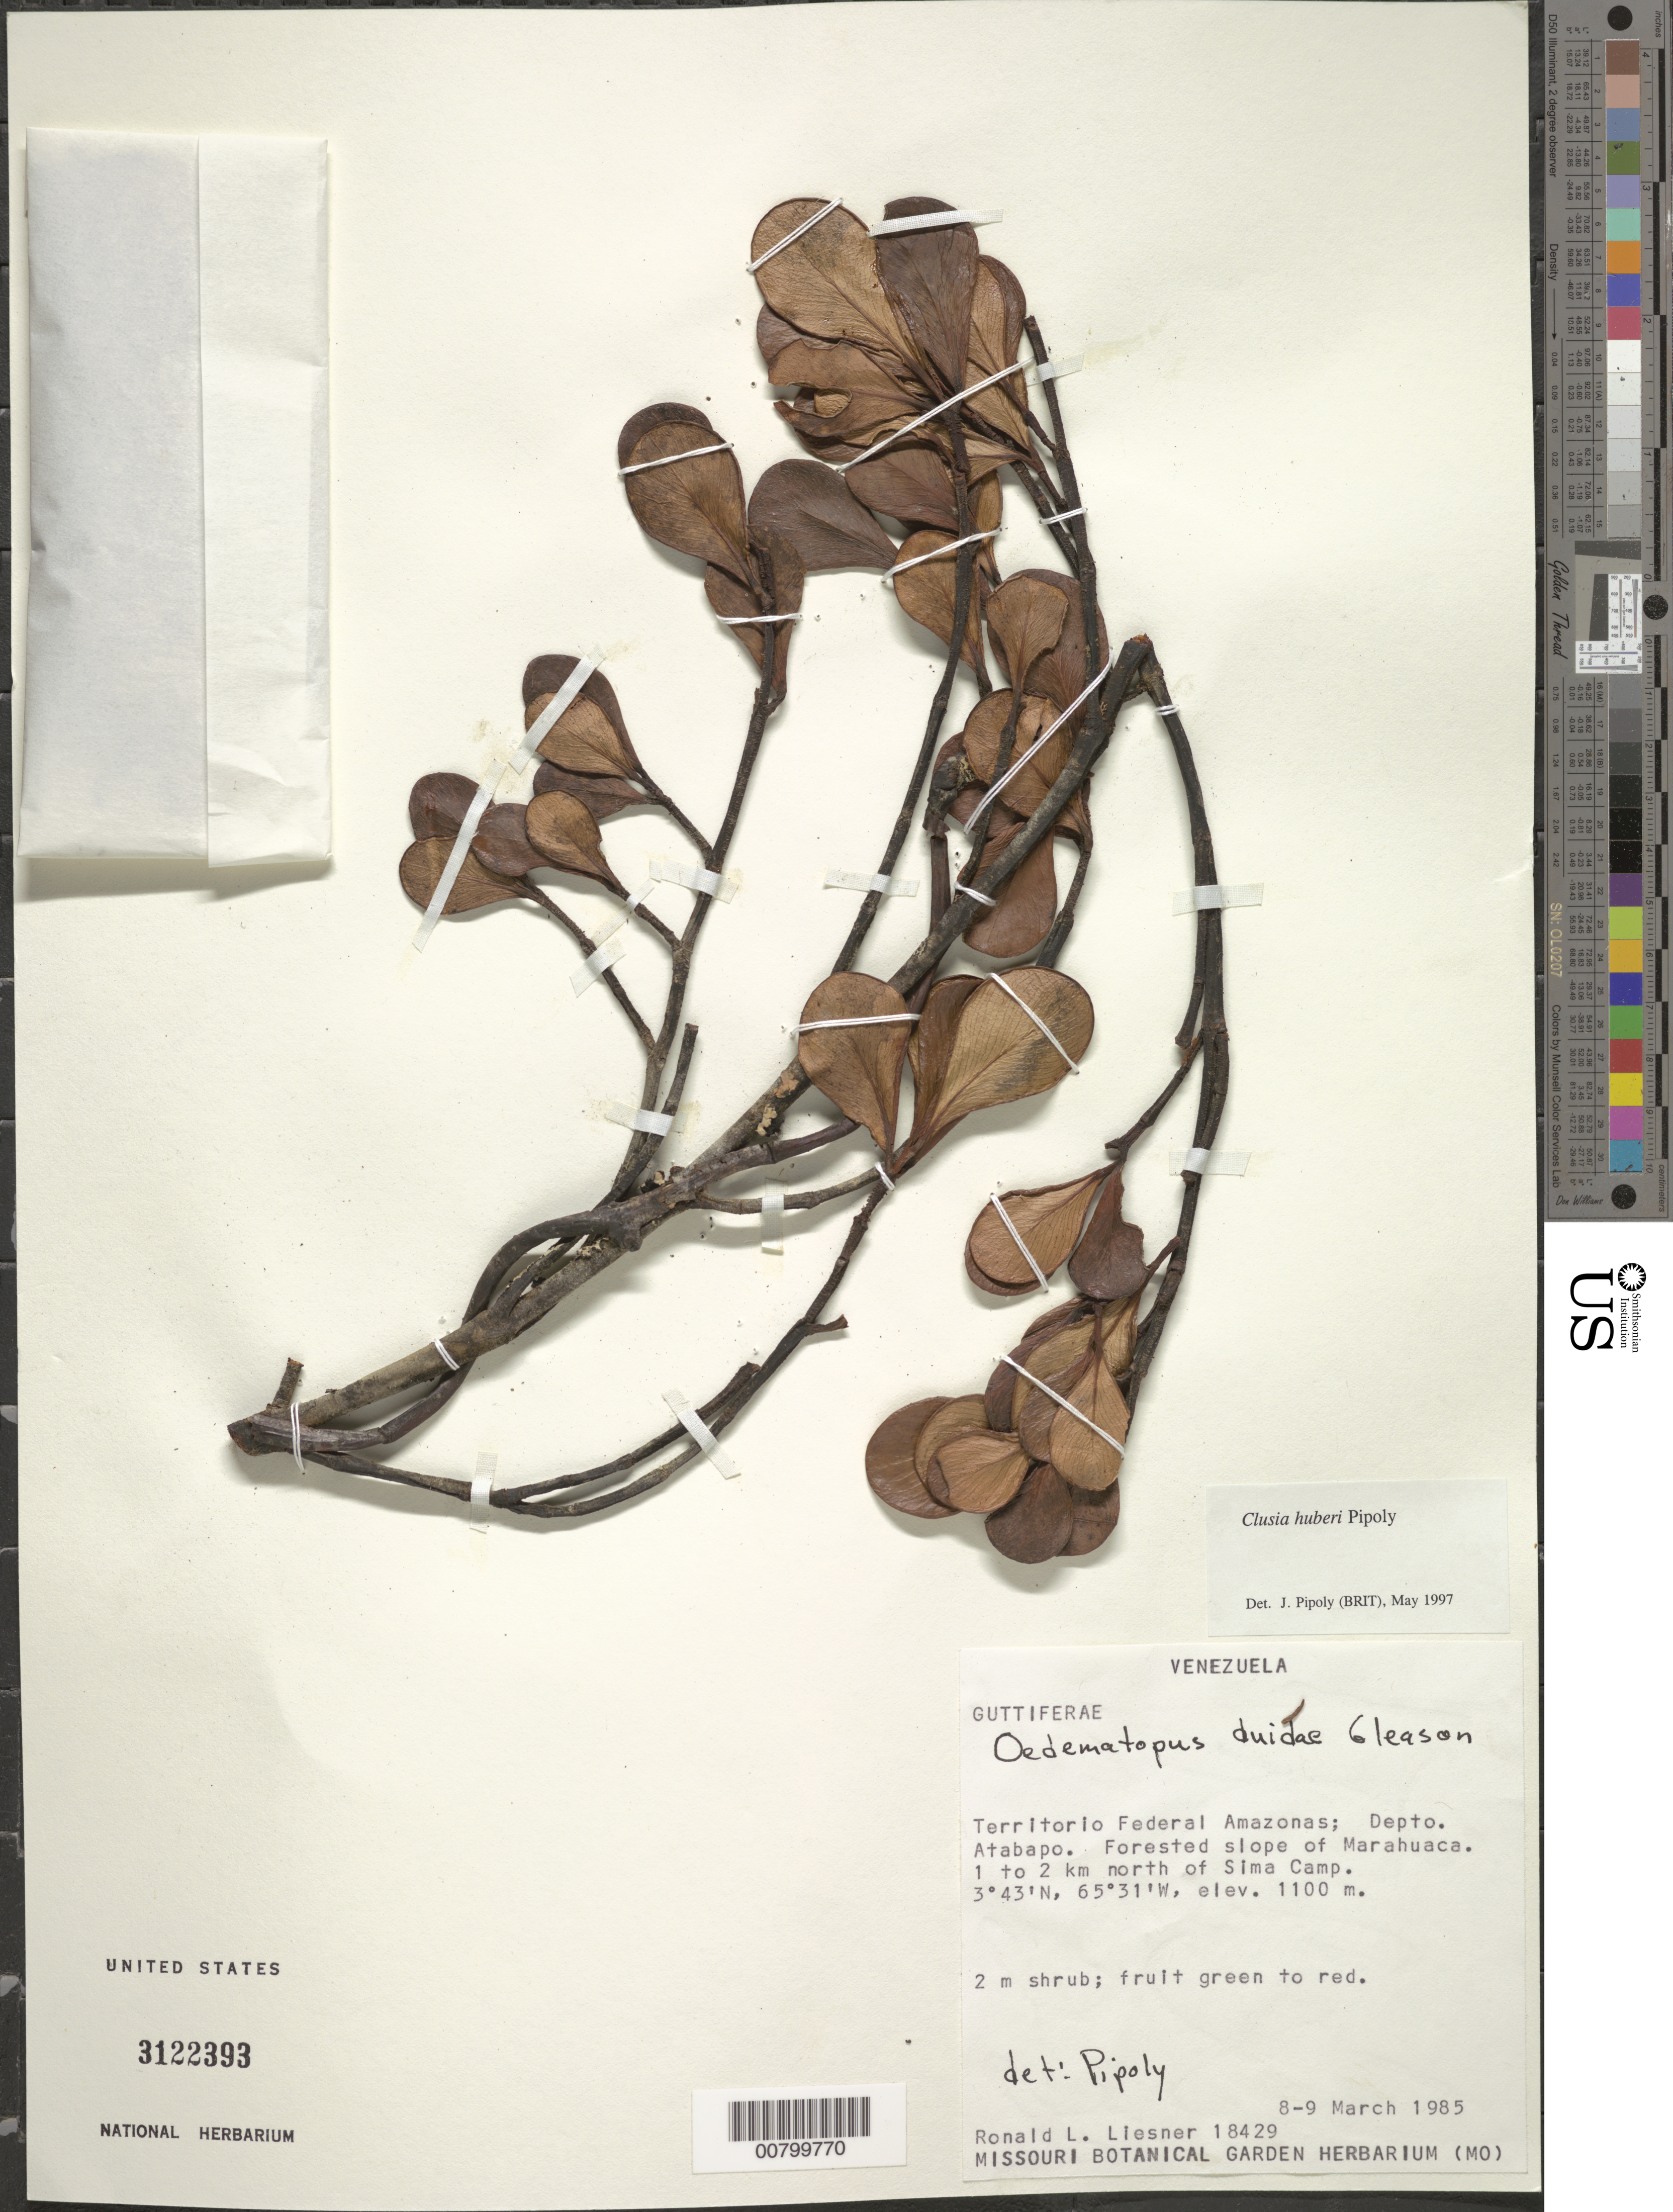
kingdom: Plantae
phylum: Tracheophyta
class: Magnoliopsida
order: Malpighiales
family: Clusiaceae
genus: Clusia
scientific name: Clusia huberi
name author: Pipoly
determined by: Pipoly, J. J., III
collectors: R. L. Liesner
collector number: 18429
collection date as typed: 8-Mar-85 to 9-Mar-85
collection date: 1985-03-08/1985-03-09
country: Venezuela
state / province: Amazonas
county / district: Atabapo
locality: Marahuaca, slope, 1-2 km north of Sima Camp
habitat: Forested slope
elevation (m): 1100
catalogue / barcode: US 3122393